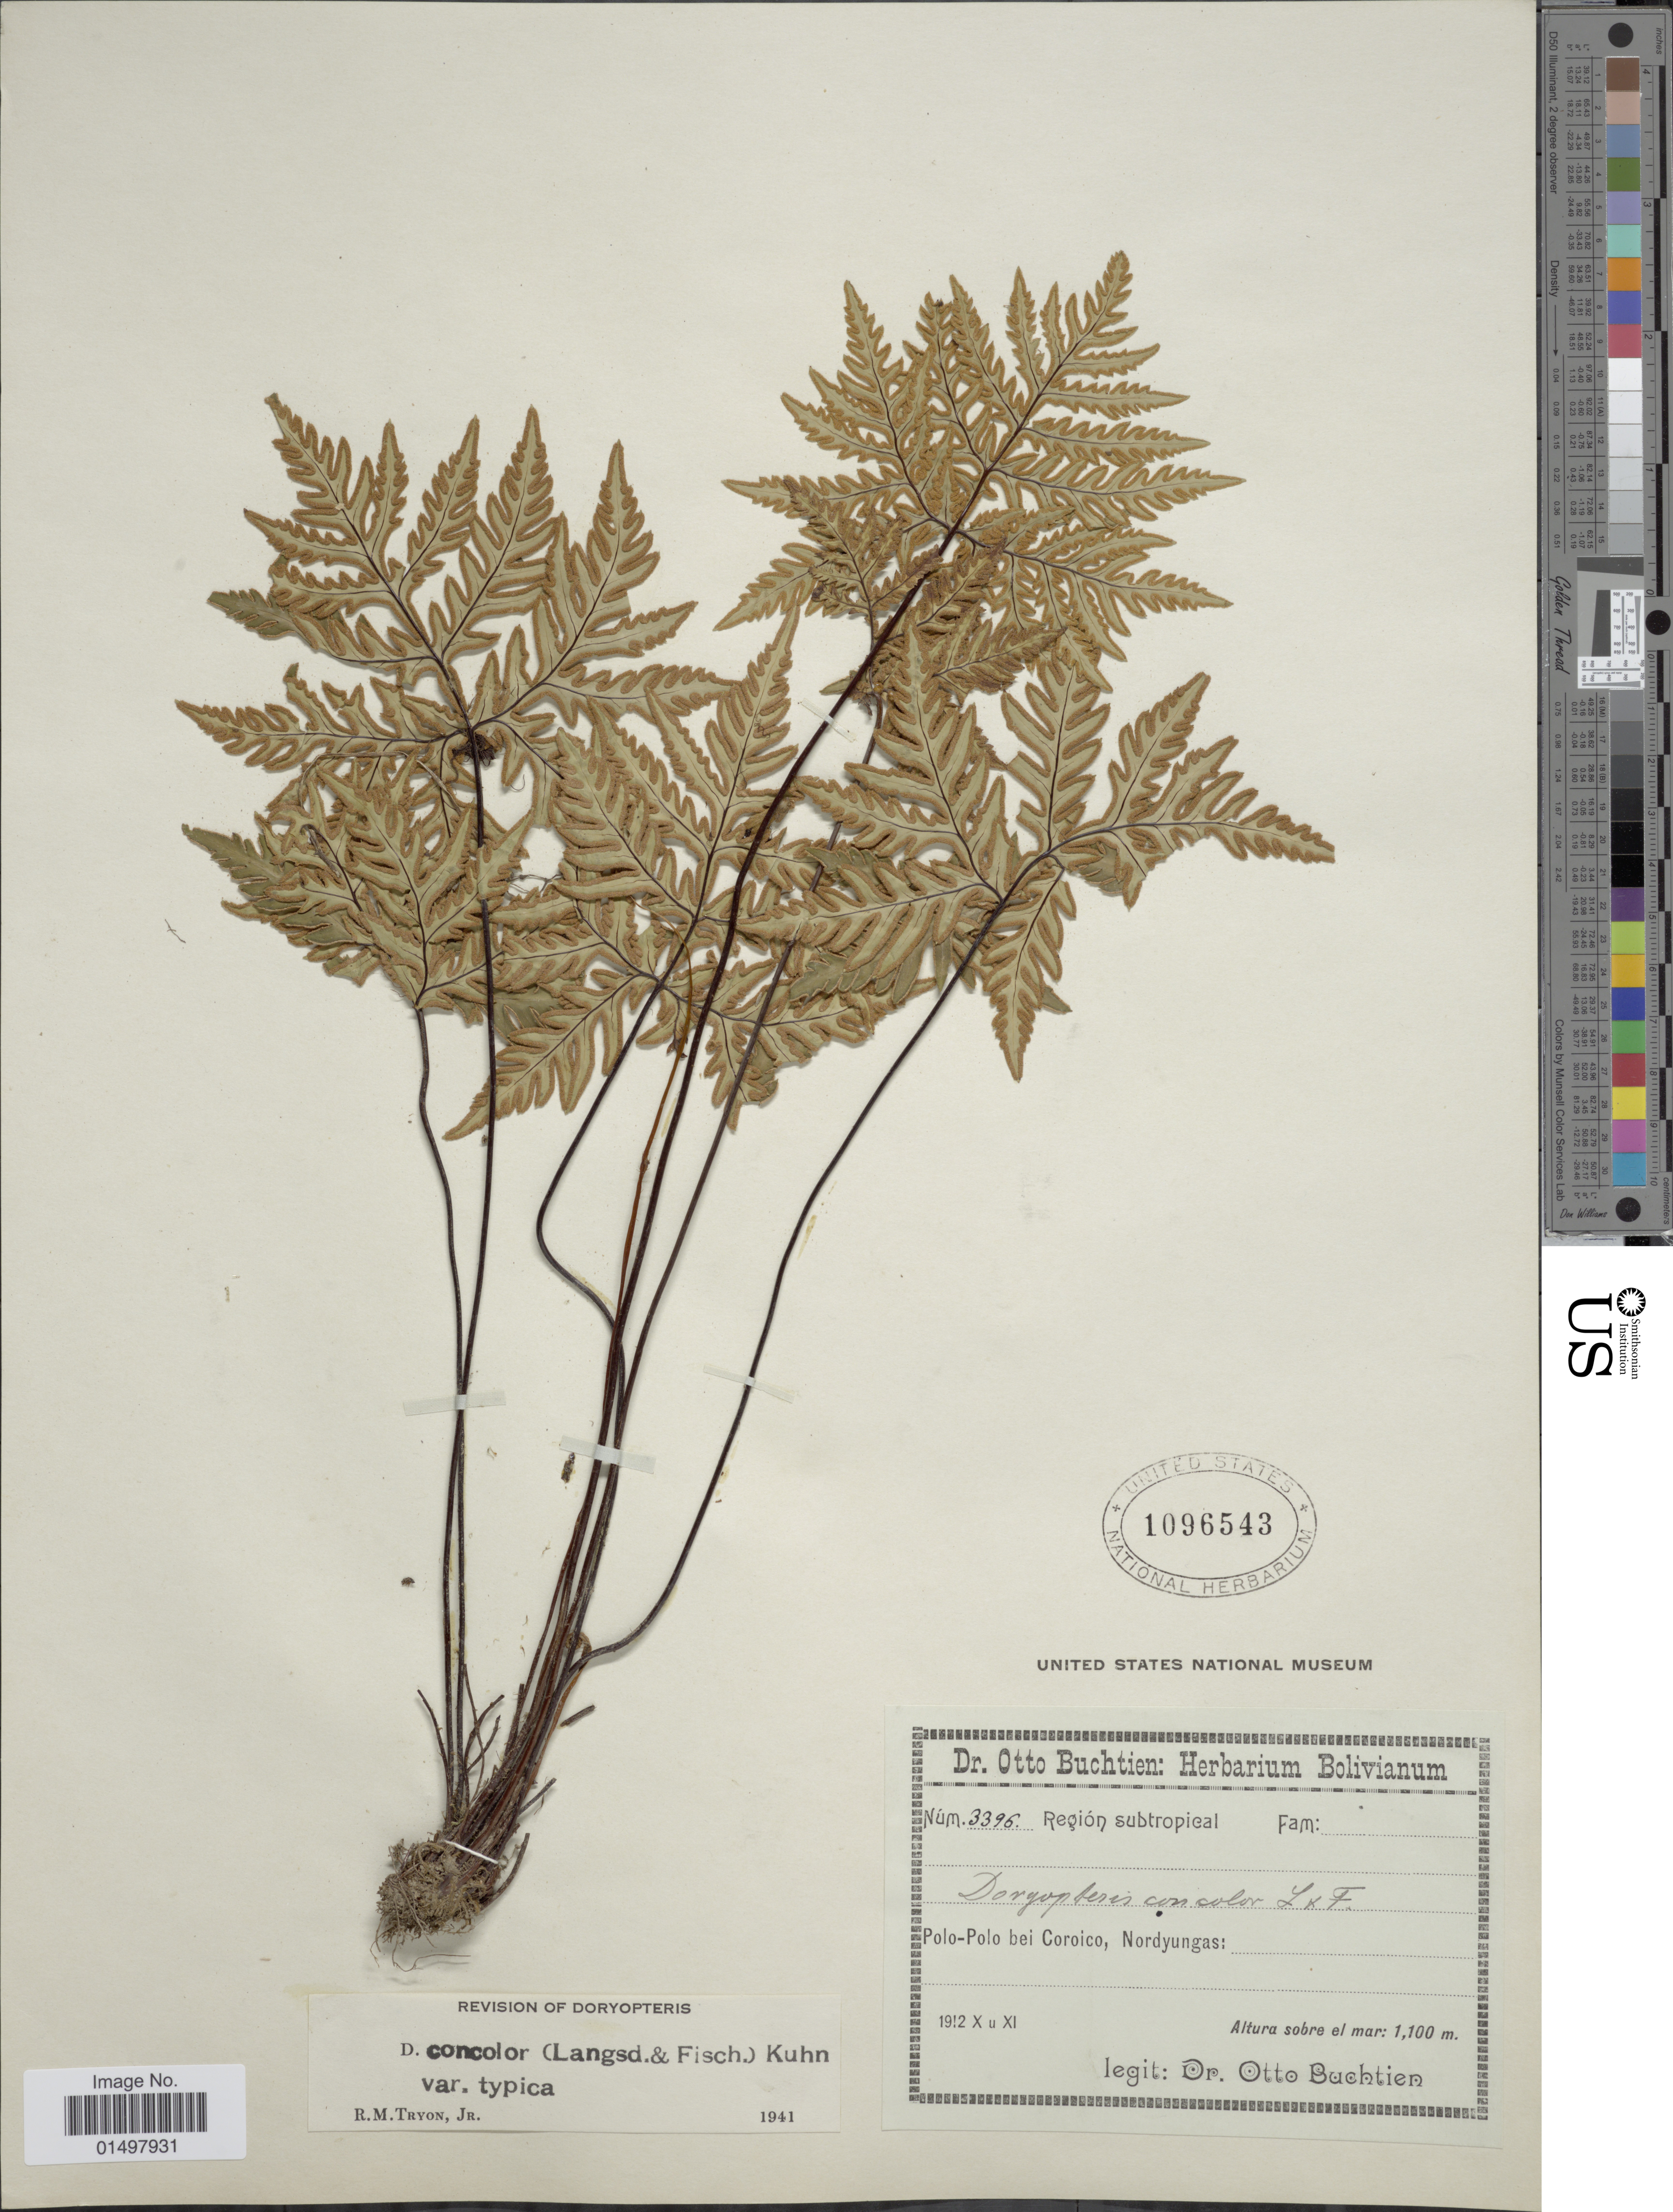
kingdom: Plantae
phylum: Tracheophyta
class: Polypodiopsida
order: Polypodiales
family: Pteridaceae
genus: Doryopteris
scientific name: Doryopteris concolor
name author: (Langsd. & Fisch.) Kuhn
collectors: O. Buchtien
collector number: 3396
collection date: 1912-10/1912-11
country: Bolivia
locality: Polo-Polo bei Coroico, Nordyungas.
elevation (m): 1100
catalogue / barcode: US 1096543